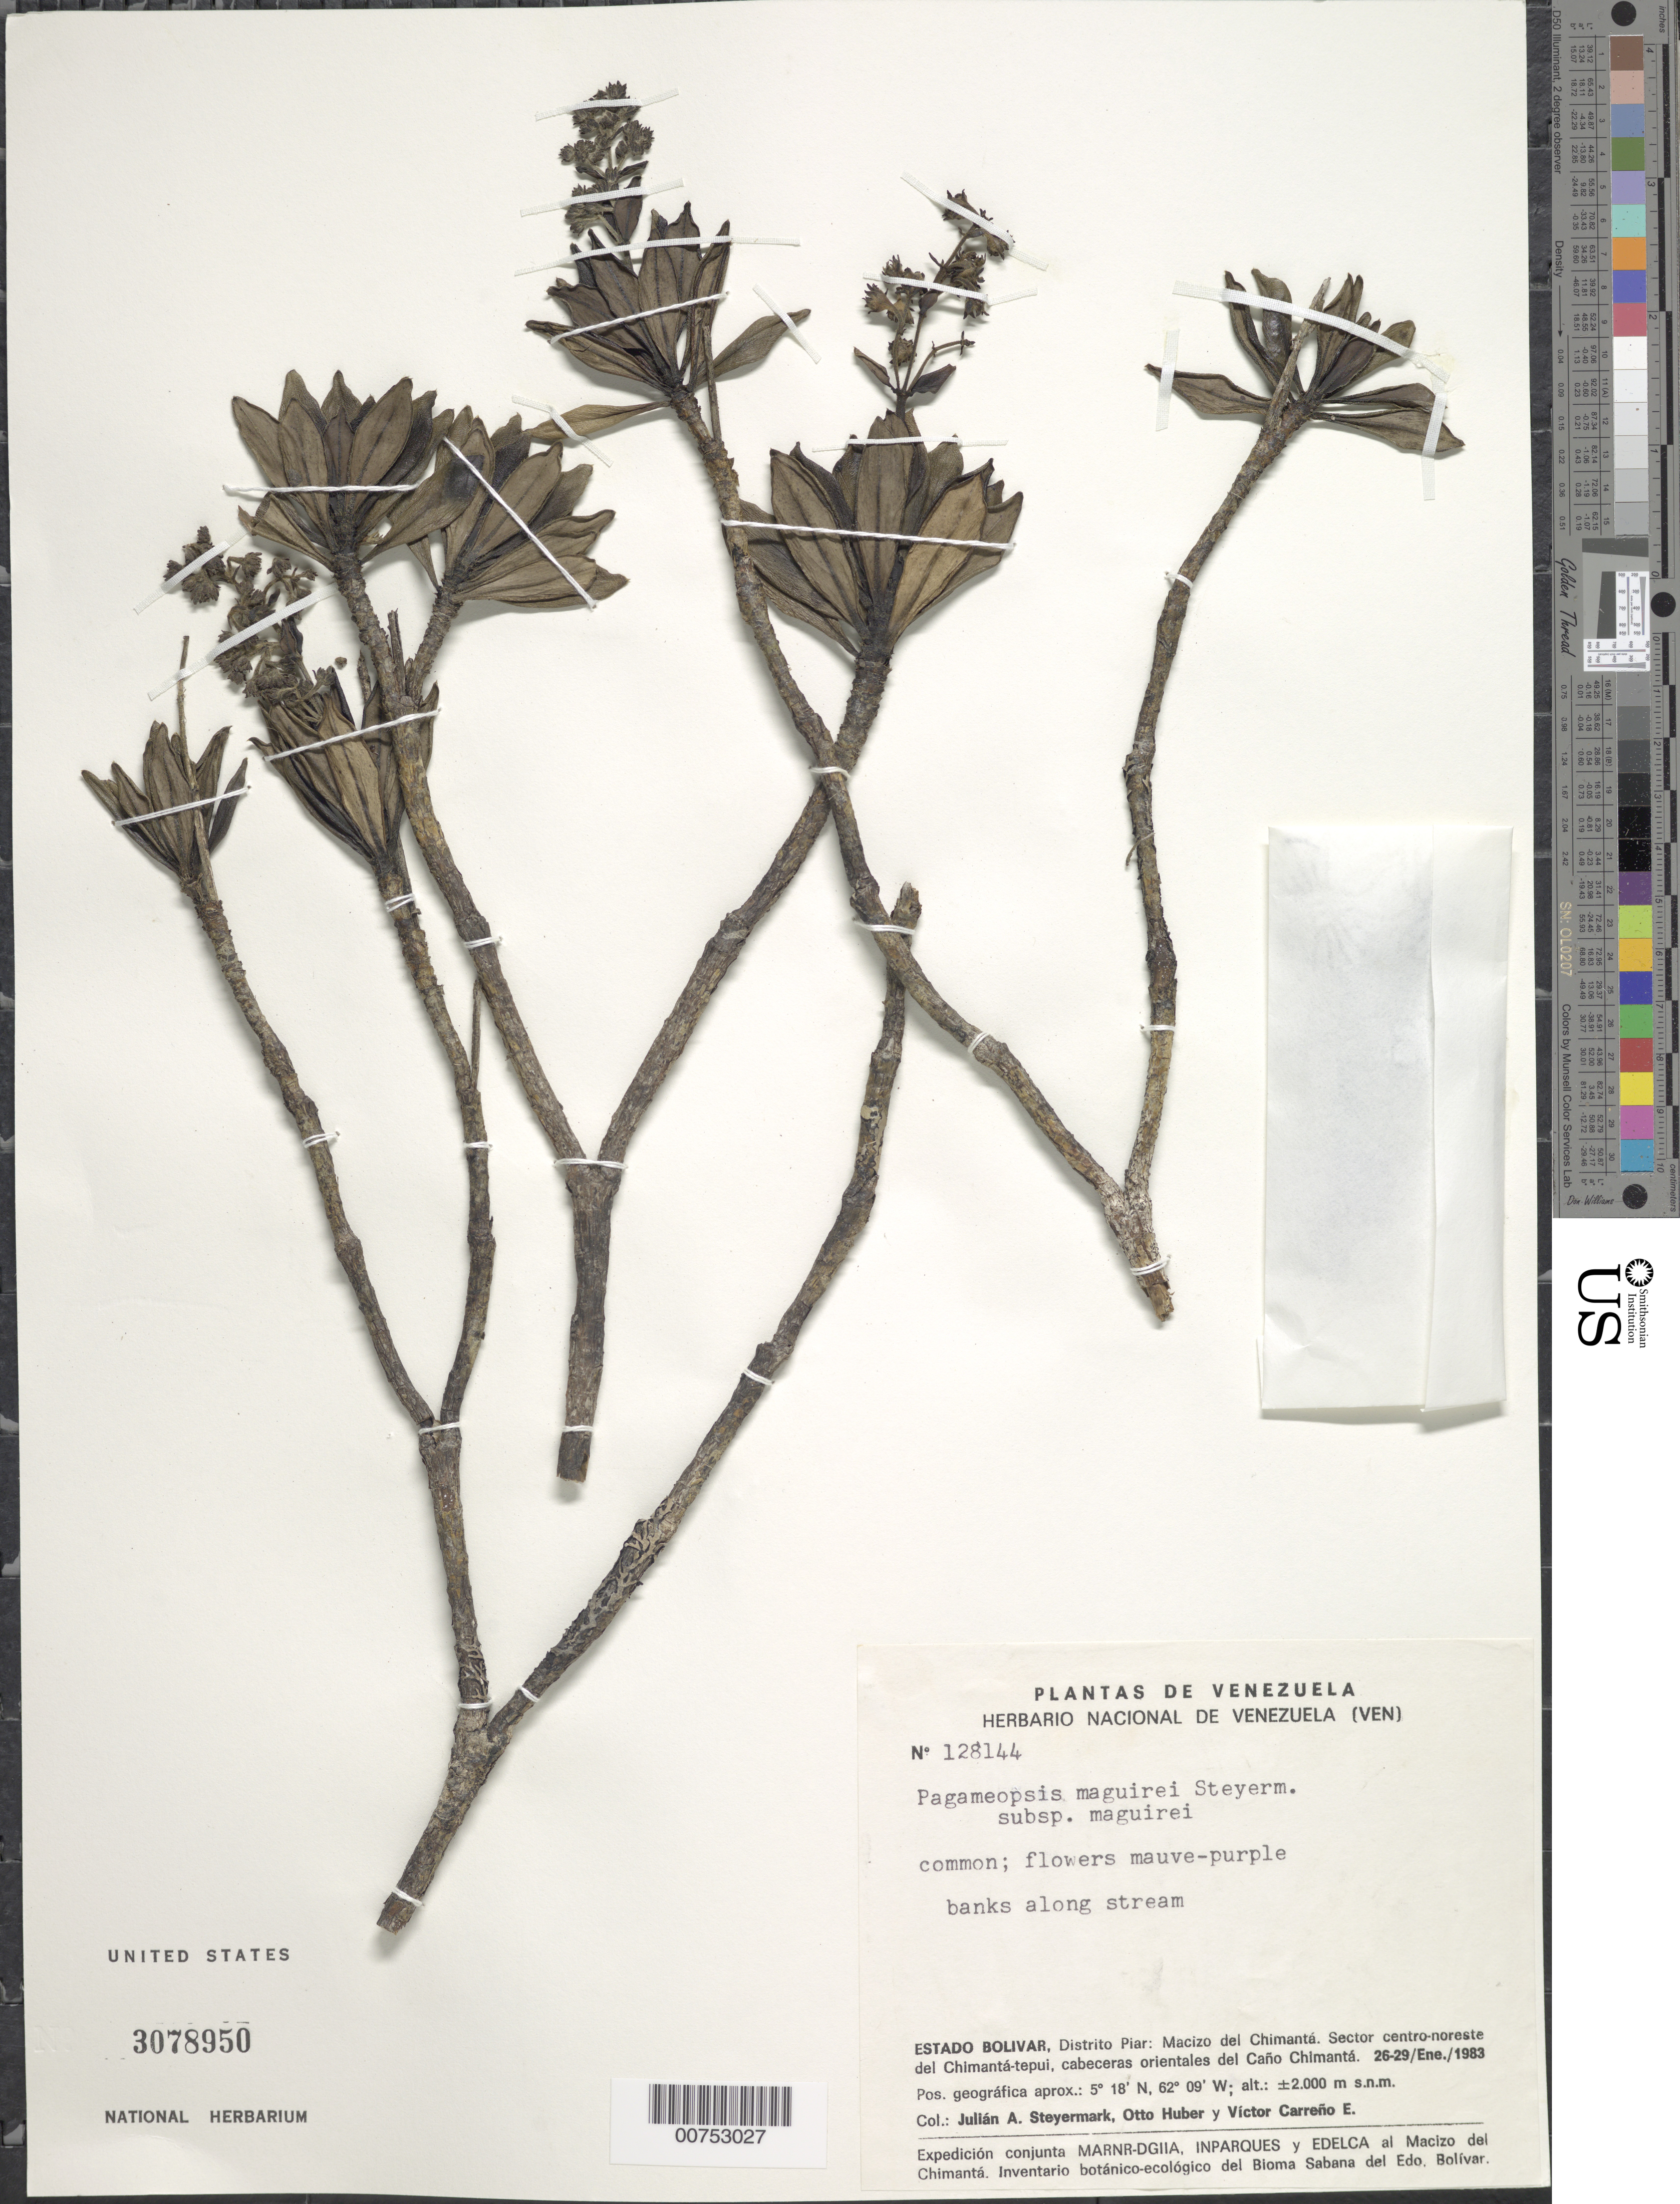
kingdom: Plantae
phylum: Tracheophyta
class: Magnoliopsida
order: Gentianales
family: Rubiaceae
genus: Pagameopsis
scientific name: Pagameopsis maguirei subsp. maguirei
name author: Steyerm.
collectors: J. Steyermark, O. Huber & V. Carreño E.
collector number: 128144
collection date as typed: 26-Jan-83 to 29-Jan-83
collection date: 1983-01-26/1983-01-29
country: Venezuela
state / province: Bolívar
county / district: Piar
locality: Macizo del Chimantá, sector centro-noreste del Chimantá-tepuí, cabeceras orientales del Caño Chimantá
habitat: Banks along stream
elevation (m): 2000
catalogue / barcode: US 3078950